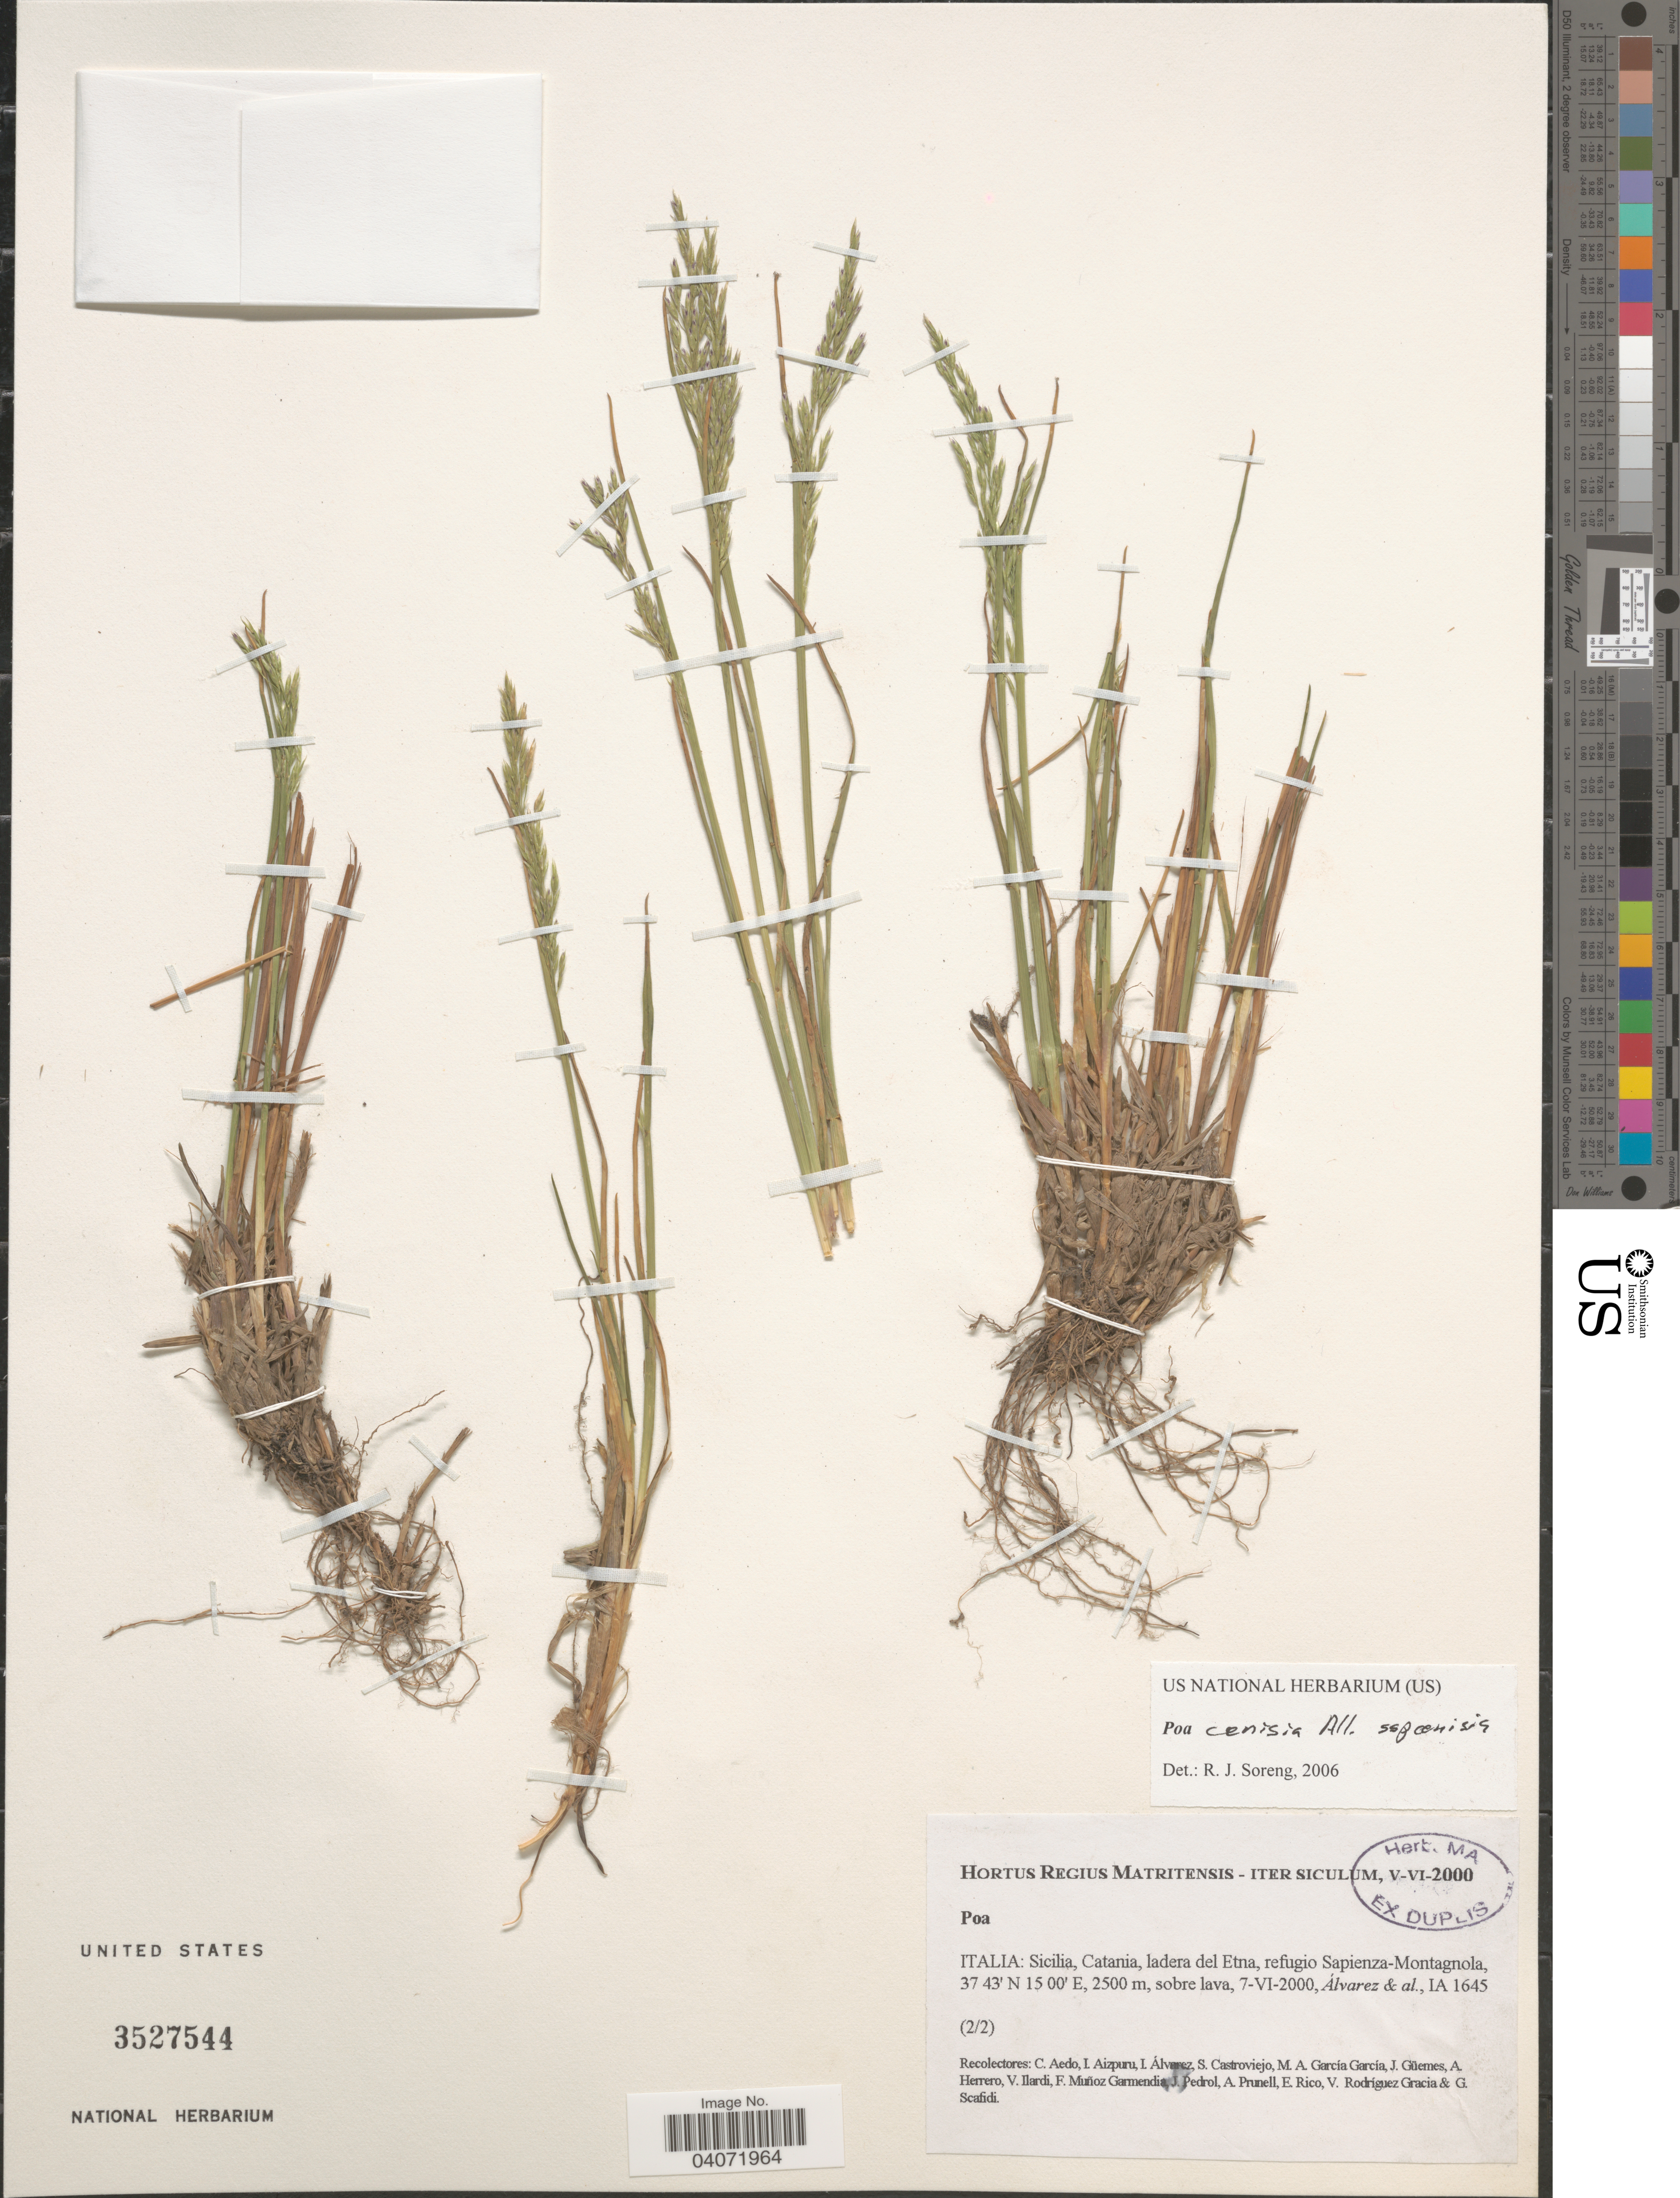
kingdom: Plantae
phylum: Tracheophyta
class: Liliopsida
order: Poales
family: Poaceae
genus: Poa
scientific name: Poa cenisia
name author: All.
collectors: I. Alvarez, C. Aedo, I. Aizpuru, S. Castroviejo & et al.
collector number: IA1645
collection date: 2000-06-07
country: Italy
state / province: Siciliana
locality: Iter Siculum, V-VI-2000. Sicilia, Catania, ladera del Etna, refugio Sapienza-Montagnola.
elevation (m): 2500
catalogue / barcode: US 3527544